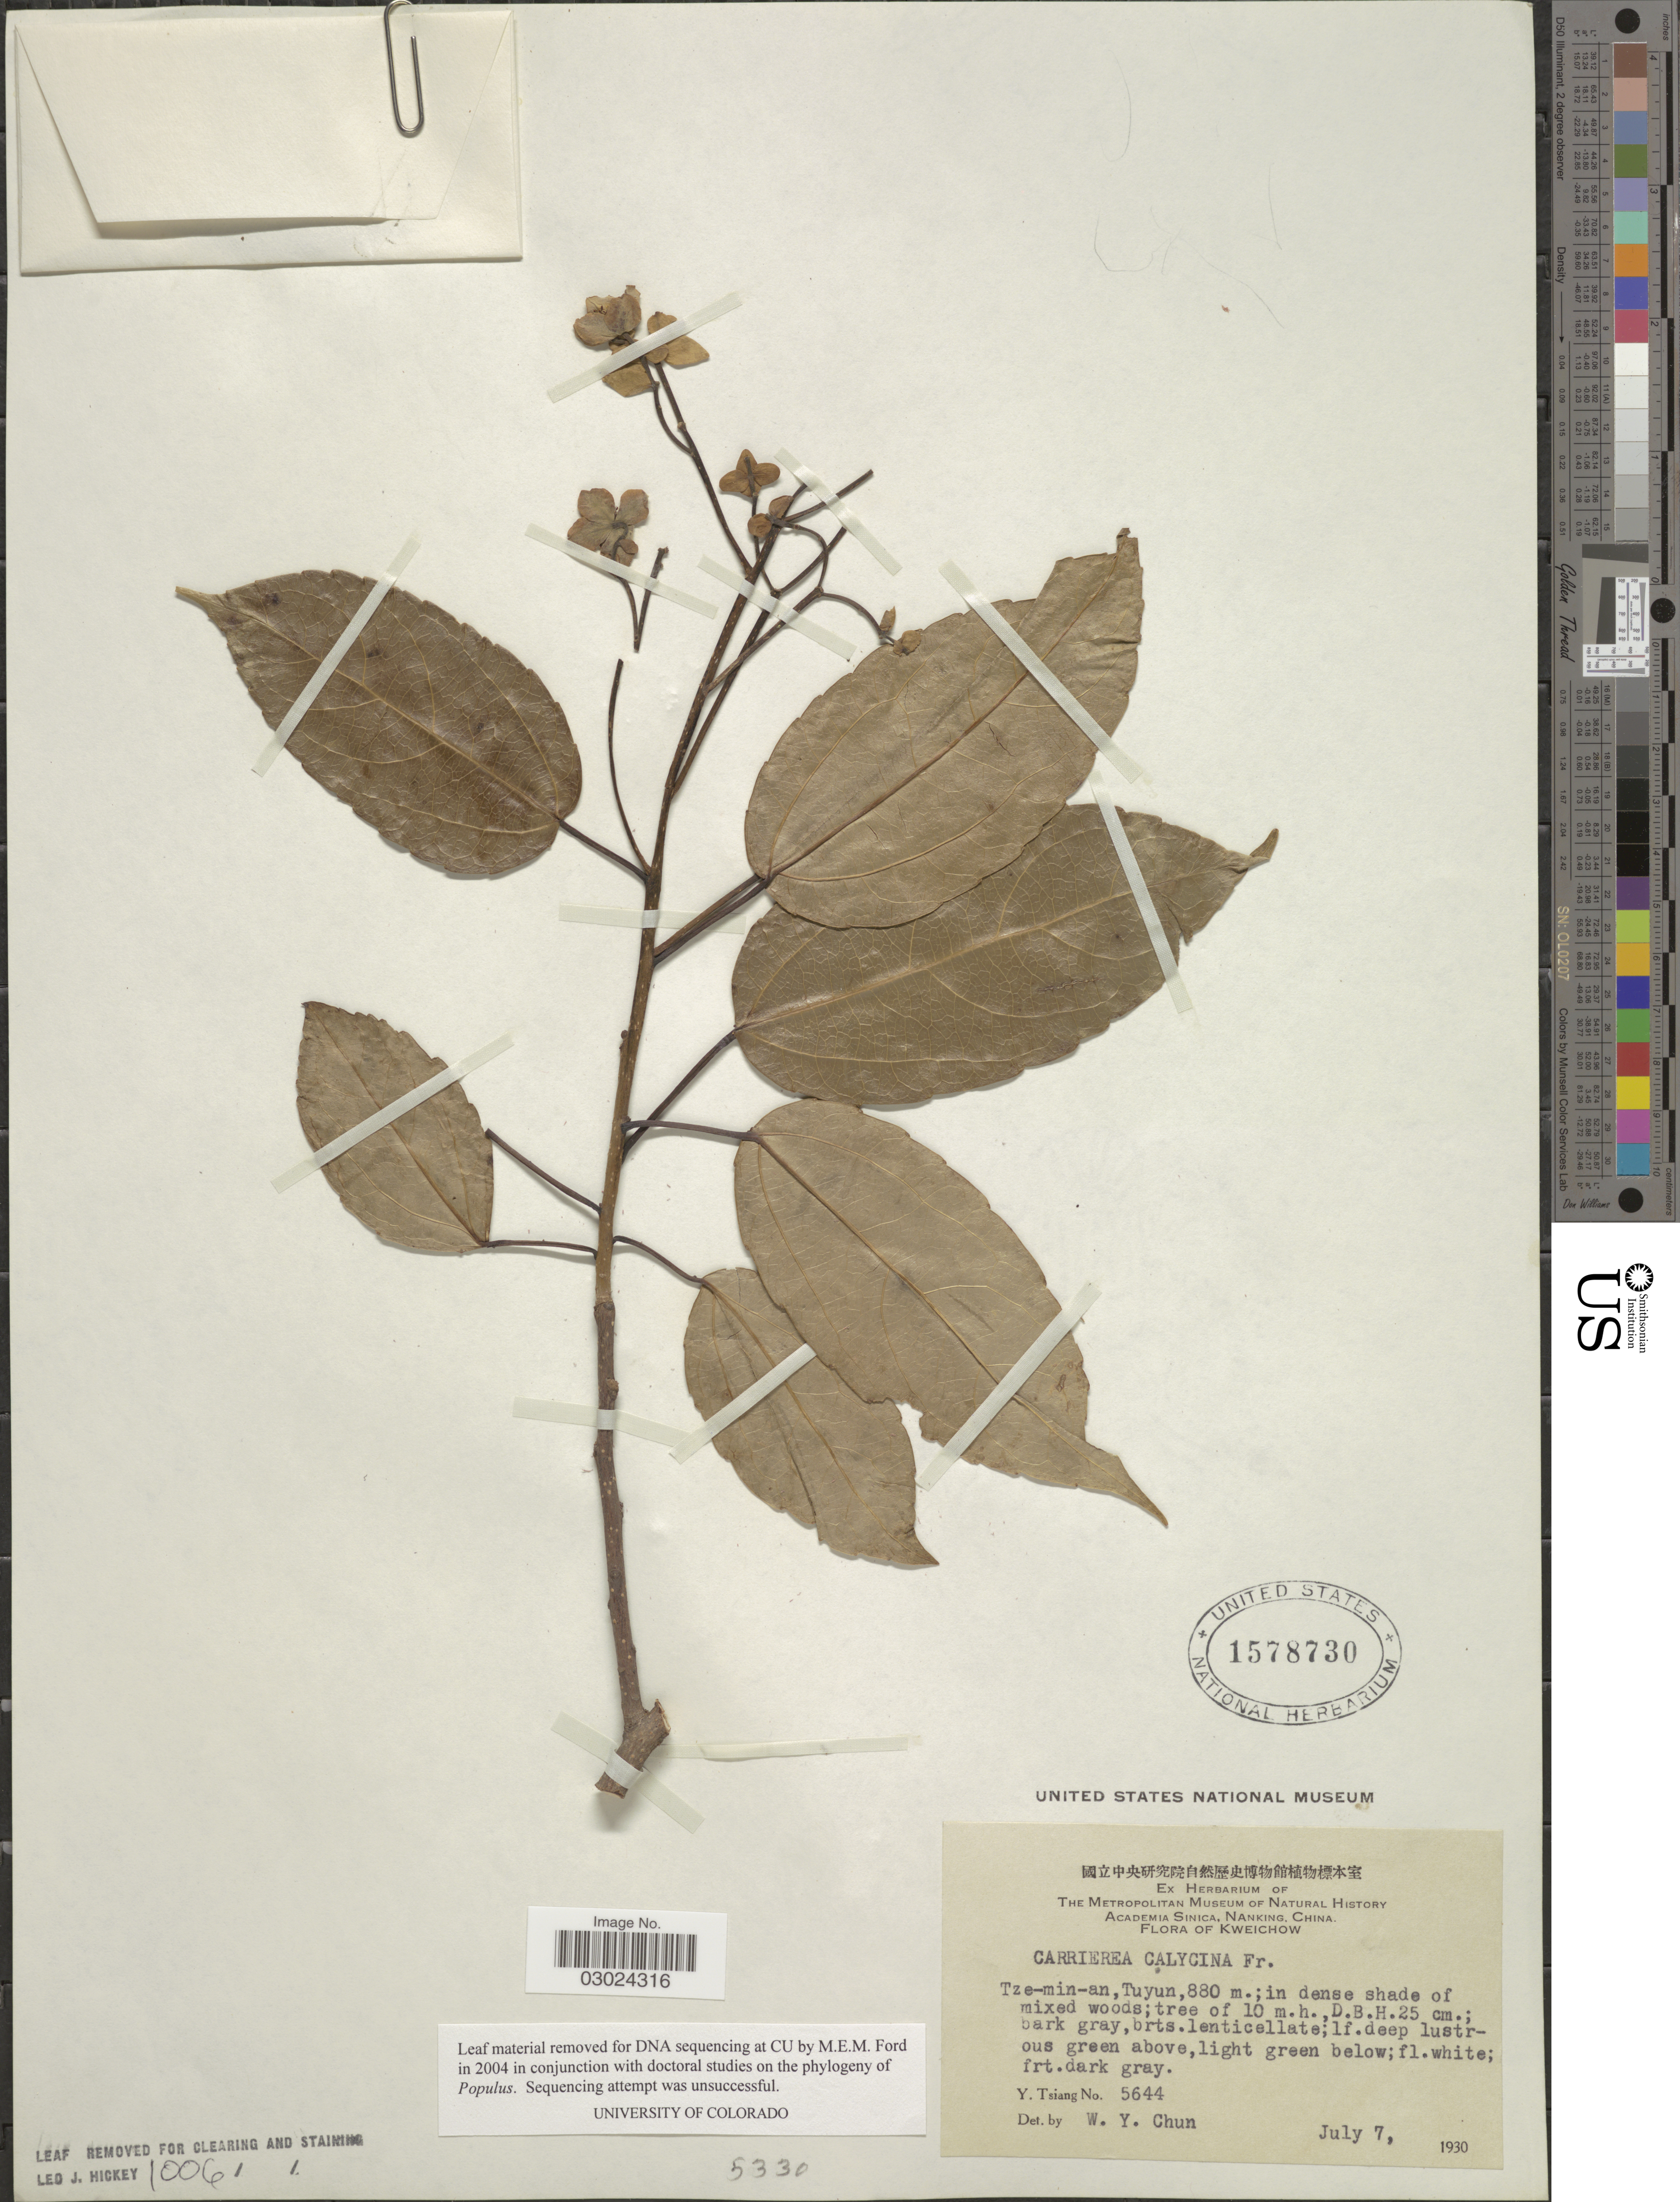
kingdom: Plantae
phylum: Tracheophyta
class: Magnoliopsida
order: Malpighiales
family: Salicaceae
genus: Carrierea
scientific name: Carrierea calycina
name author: Franch.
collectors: Y. Tsiang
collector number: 5644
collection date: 1930-07-07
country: China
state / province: Guizhou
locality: Kweichow. Tze-min-an, Tuyun.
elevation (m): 880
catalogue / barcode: US 1578730